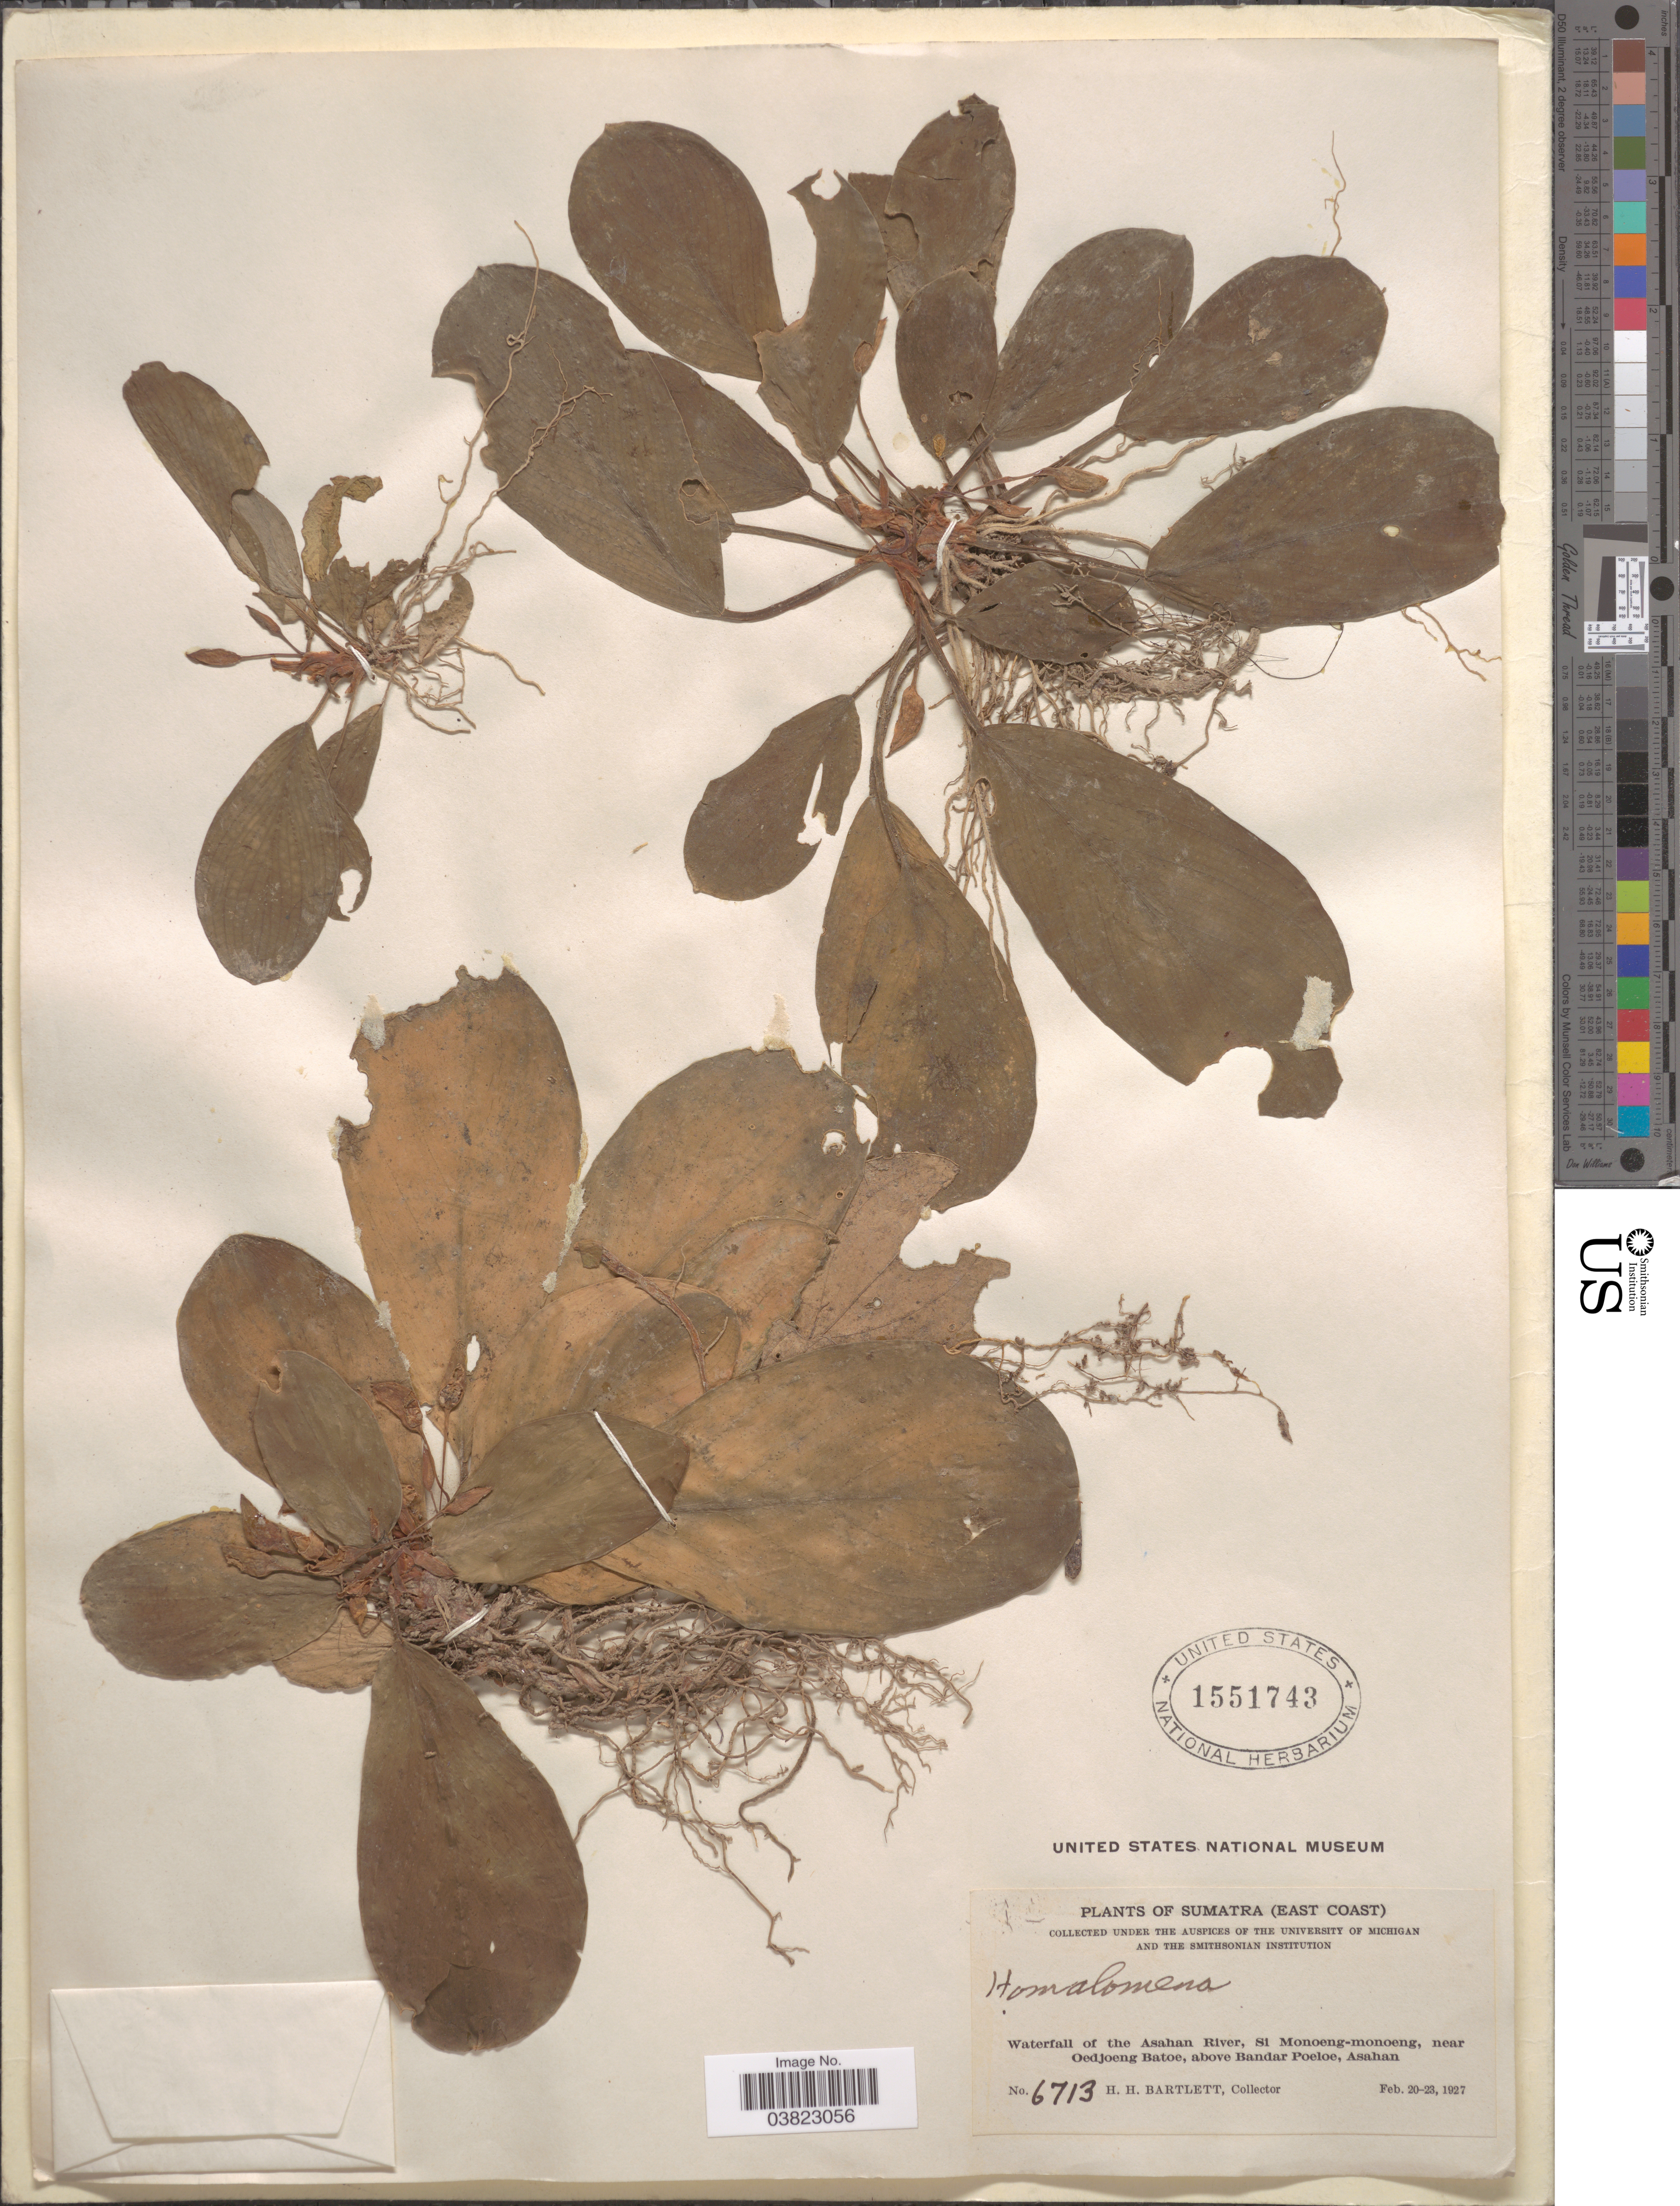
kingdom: Plantae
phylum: Tracheophyta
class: Liliopsida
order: Alismatales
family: Araceae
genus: Homalomena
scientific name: Homalomena sp.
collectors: H. H. Bartlett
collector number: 6713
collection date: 1927-02-20/1927-02-23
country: Indonesia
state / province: Sumatra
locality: (East Coast). Waterfall of the Asahan River, Si Monoeng-monoeng, near Oedjoeng Batoe, above Bandar Poeloe, Asahan.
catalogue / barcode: US 1551743